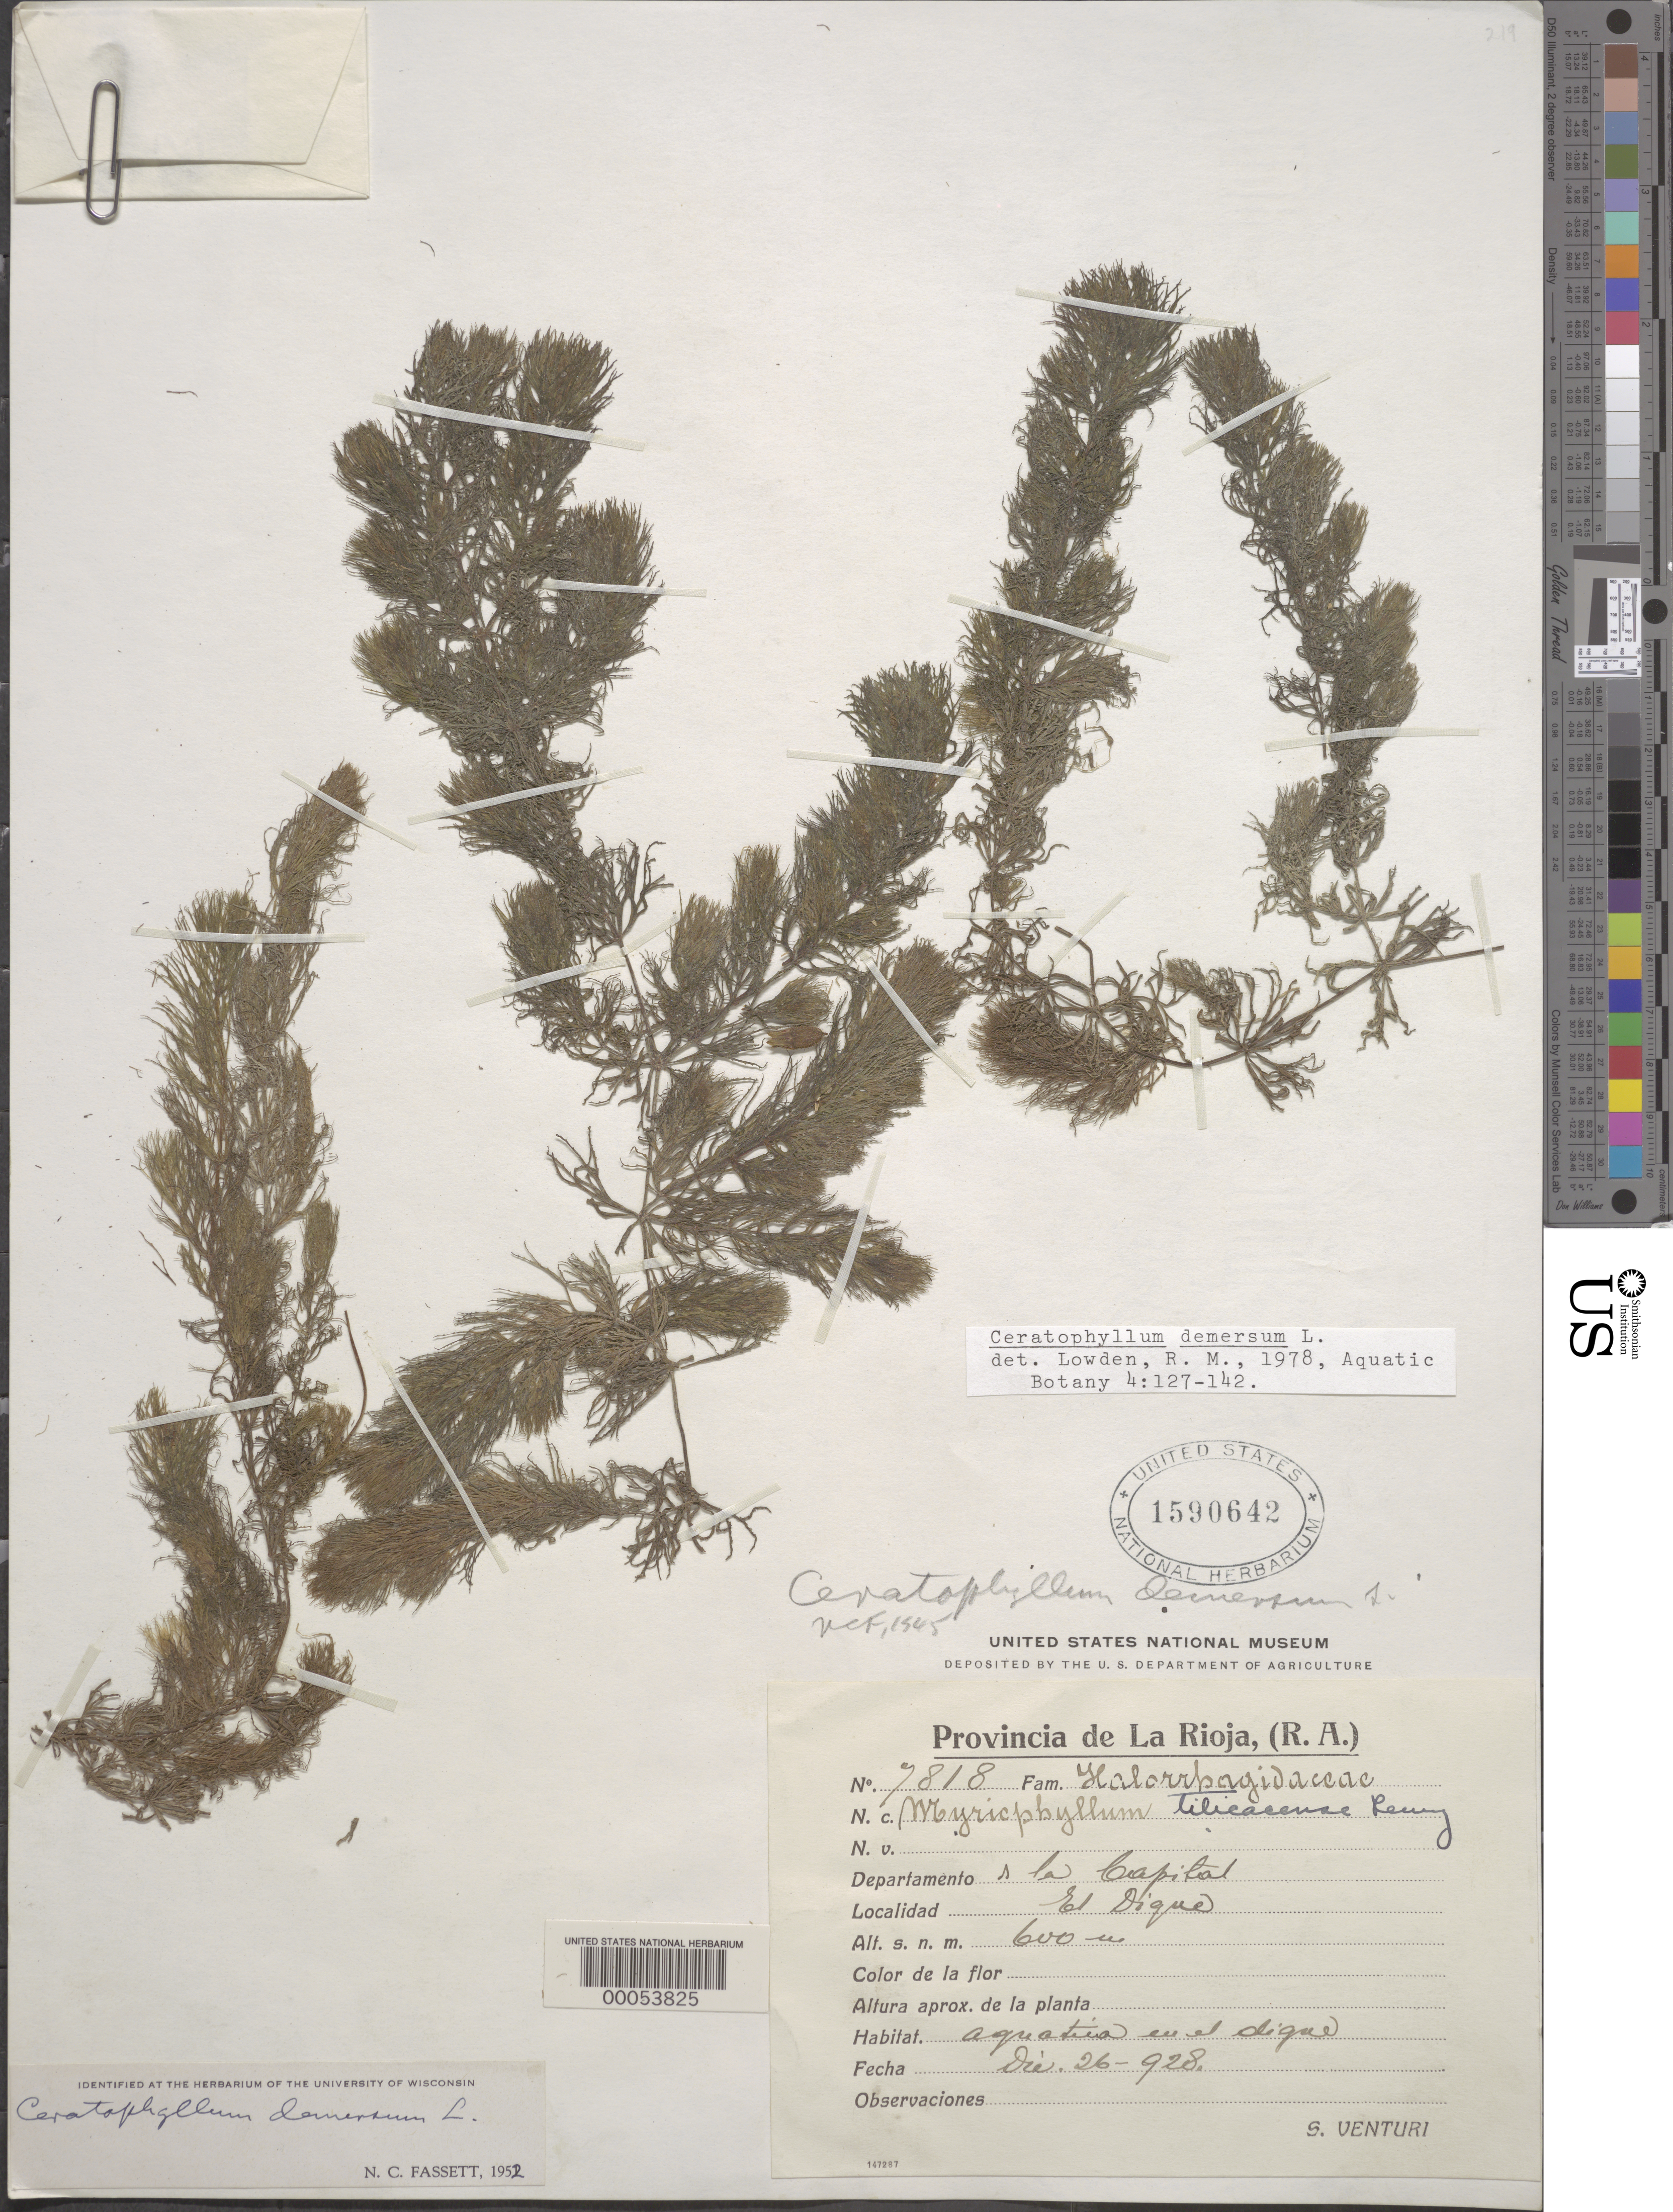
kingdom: Plantae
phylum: Tracheophyta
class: Magnoliopsida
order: Ceratophyllales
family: Ceratophyllaceae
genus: Ceratophyllum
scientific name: Ceratophyllum demersum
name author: L.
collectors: S. Venturi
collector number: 7818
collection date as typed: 26 Dec 1928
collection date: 1928-12-26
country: Argentina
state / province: La Rioja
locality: El Dique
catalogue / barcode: US 1590642